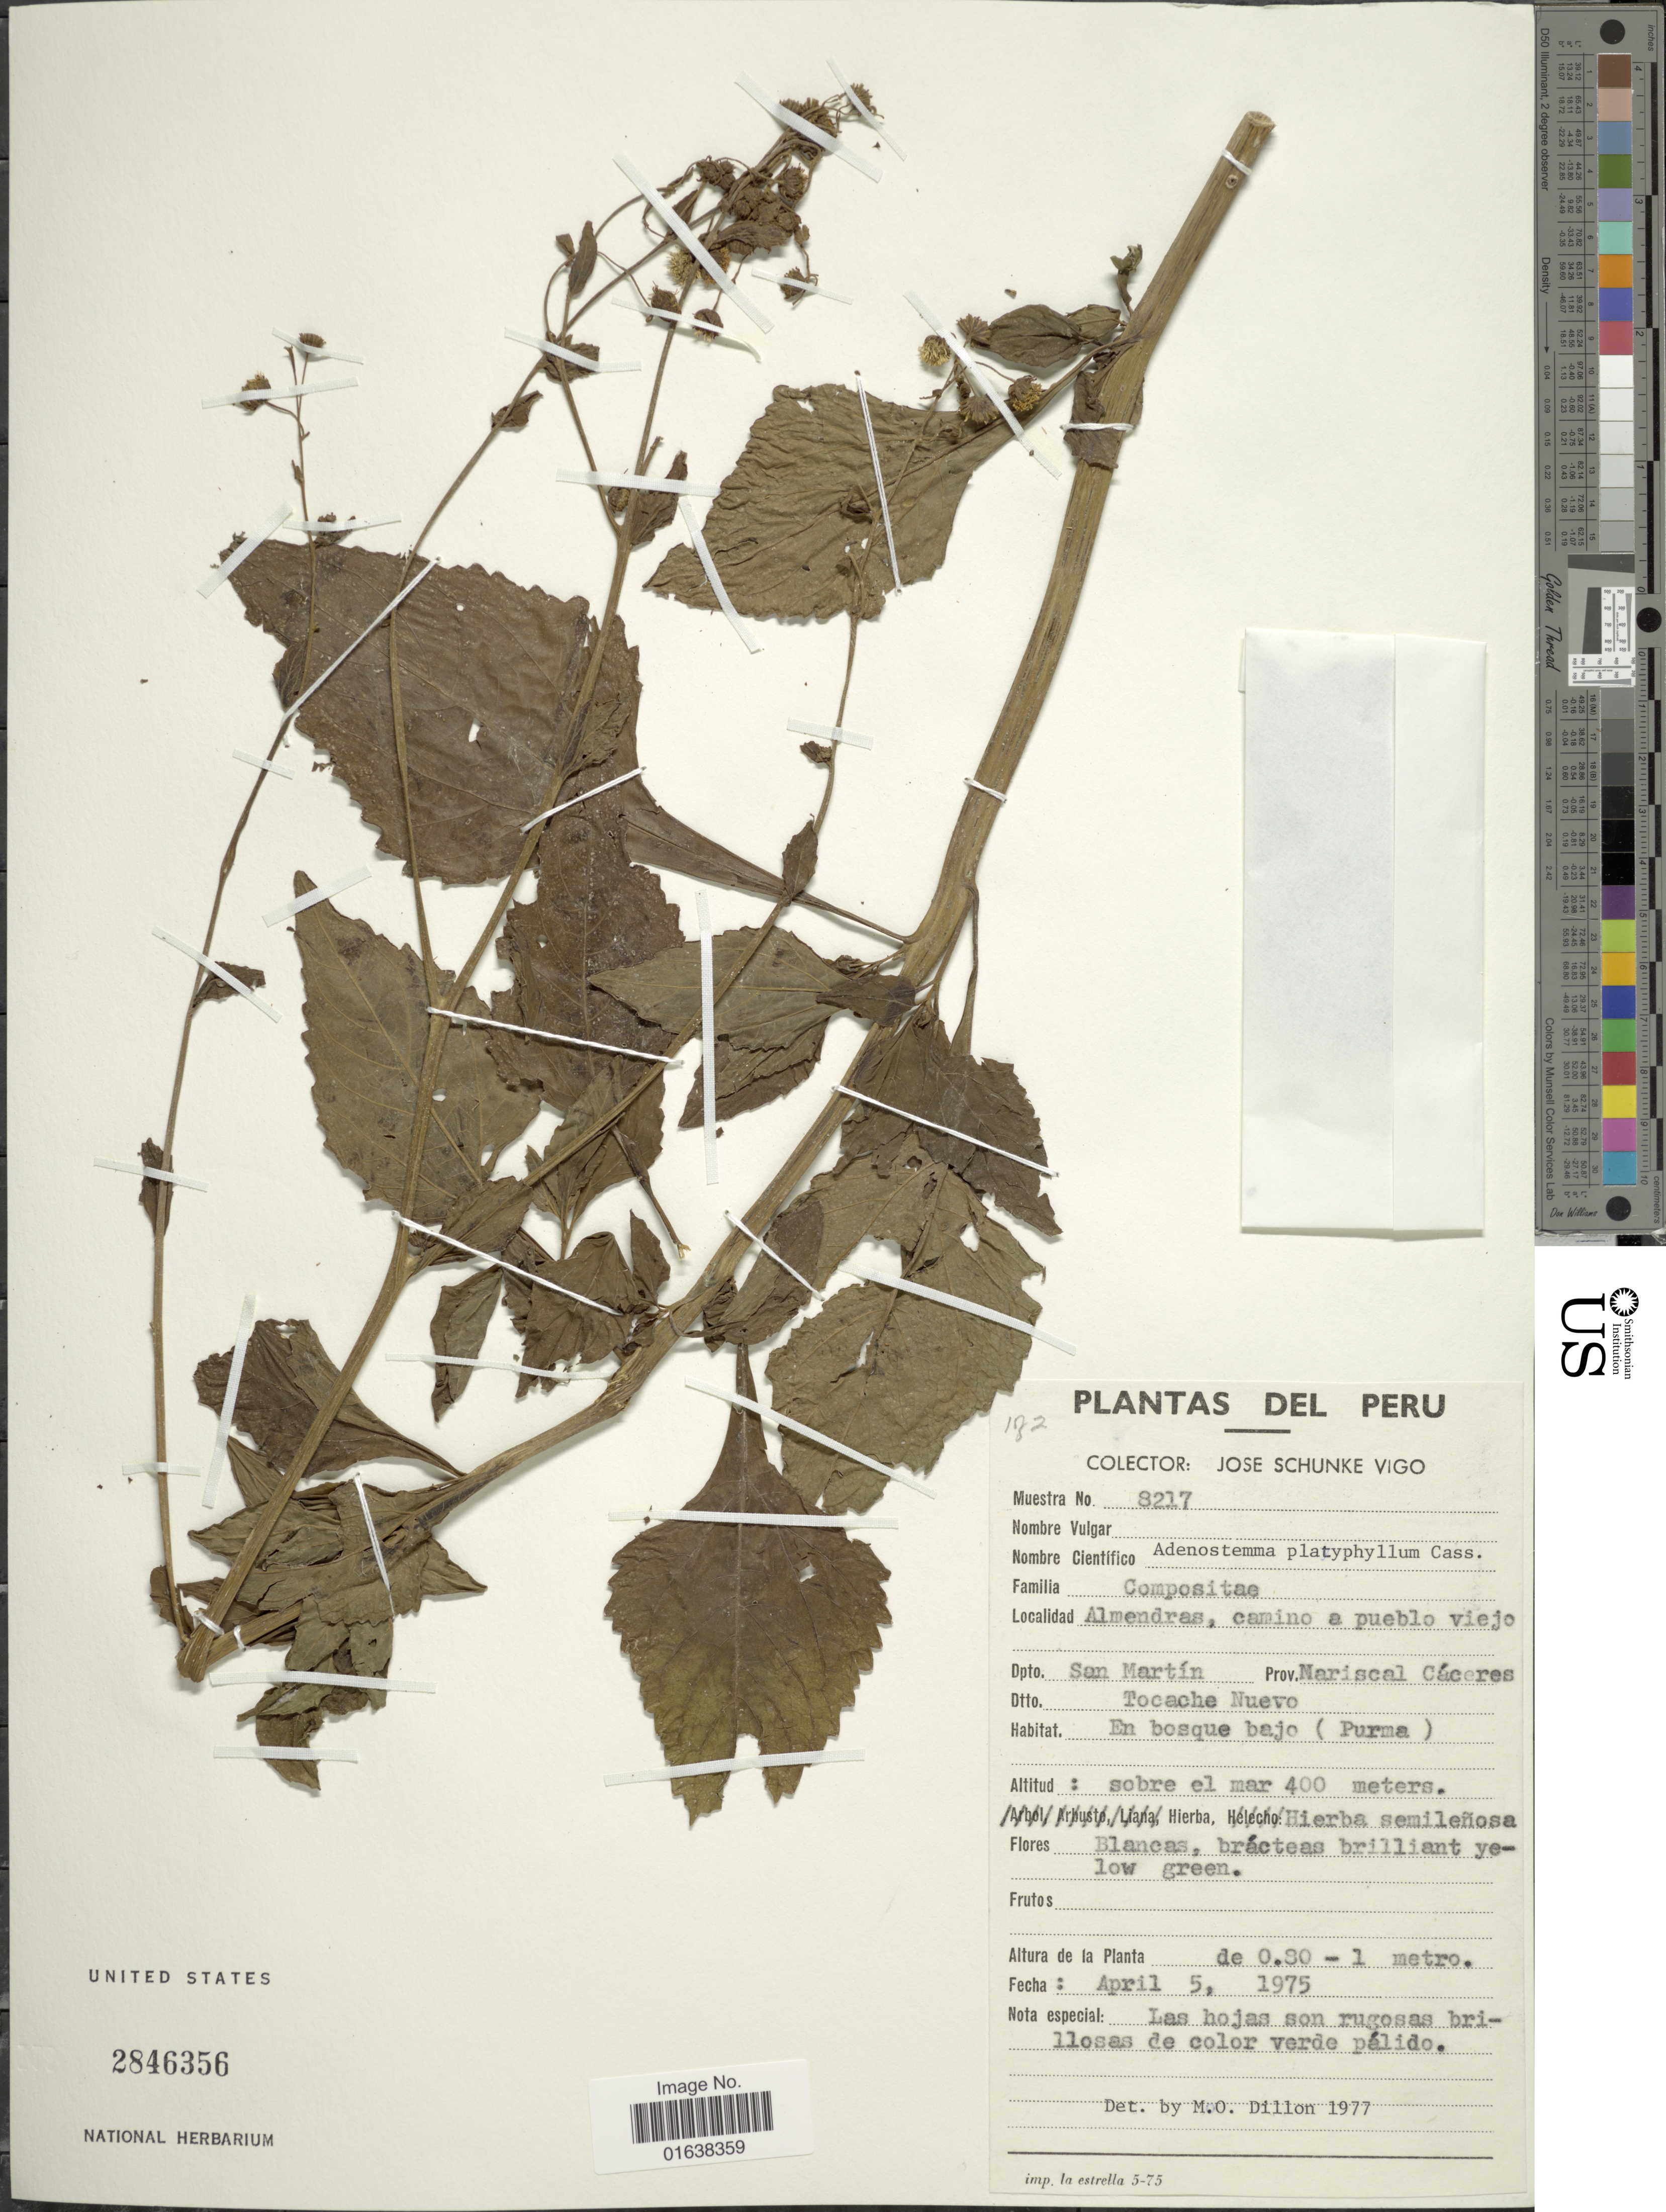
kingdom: Plantae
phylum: Tracheophyta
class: Magnoliopsida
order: Asterales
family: Asteraceae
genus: Adenostemma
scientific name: Adenostemma platyphyllum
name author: Cass.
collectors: J. Schunke Vigo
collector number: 8217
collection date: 1975-04-05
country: Peru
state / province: San Martín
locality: Peru. Dpto. San Martin. Prov. Nariscal Caceres. Tocache Nuevo. En bosque bajo (Purma)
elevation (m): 400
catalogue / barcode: US 2846356